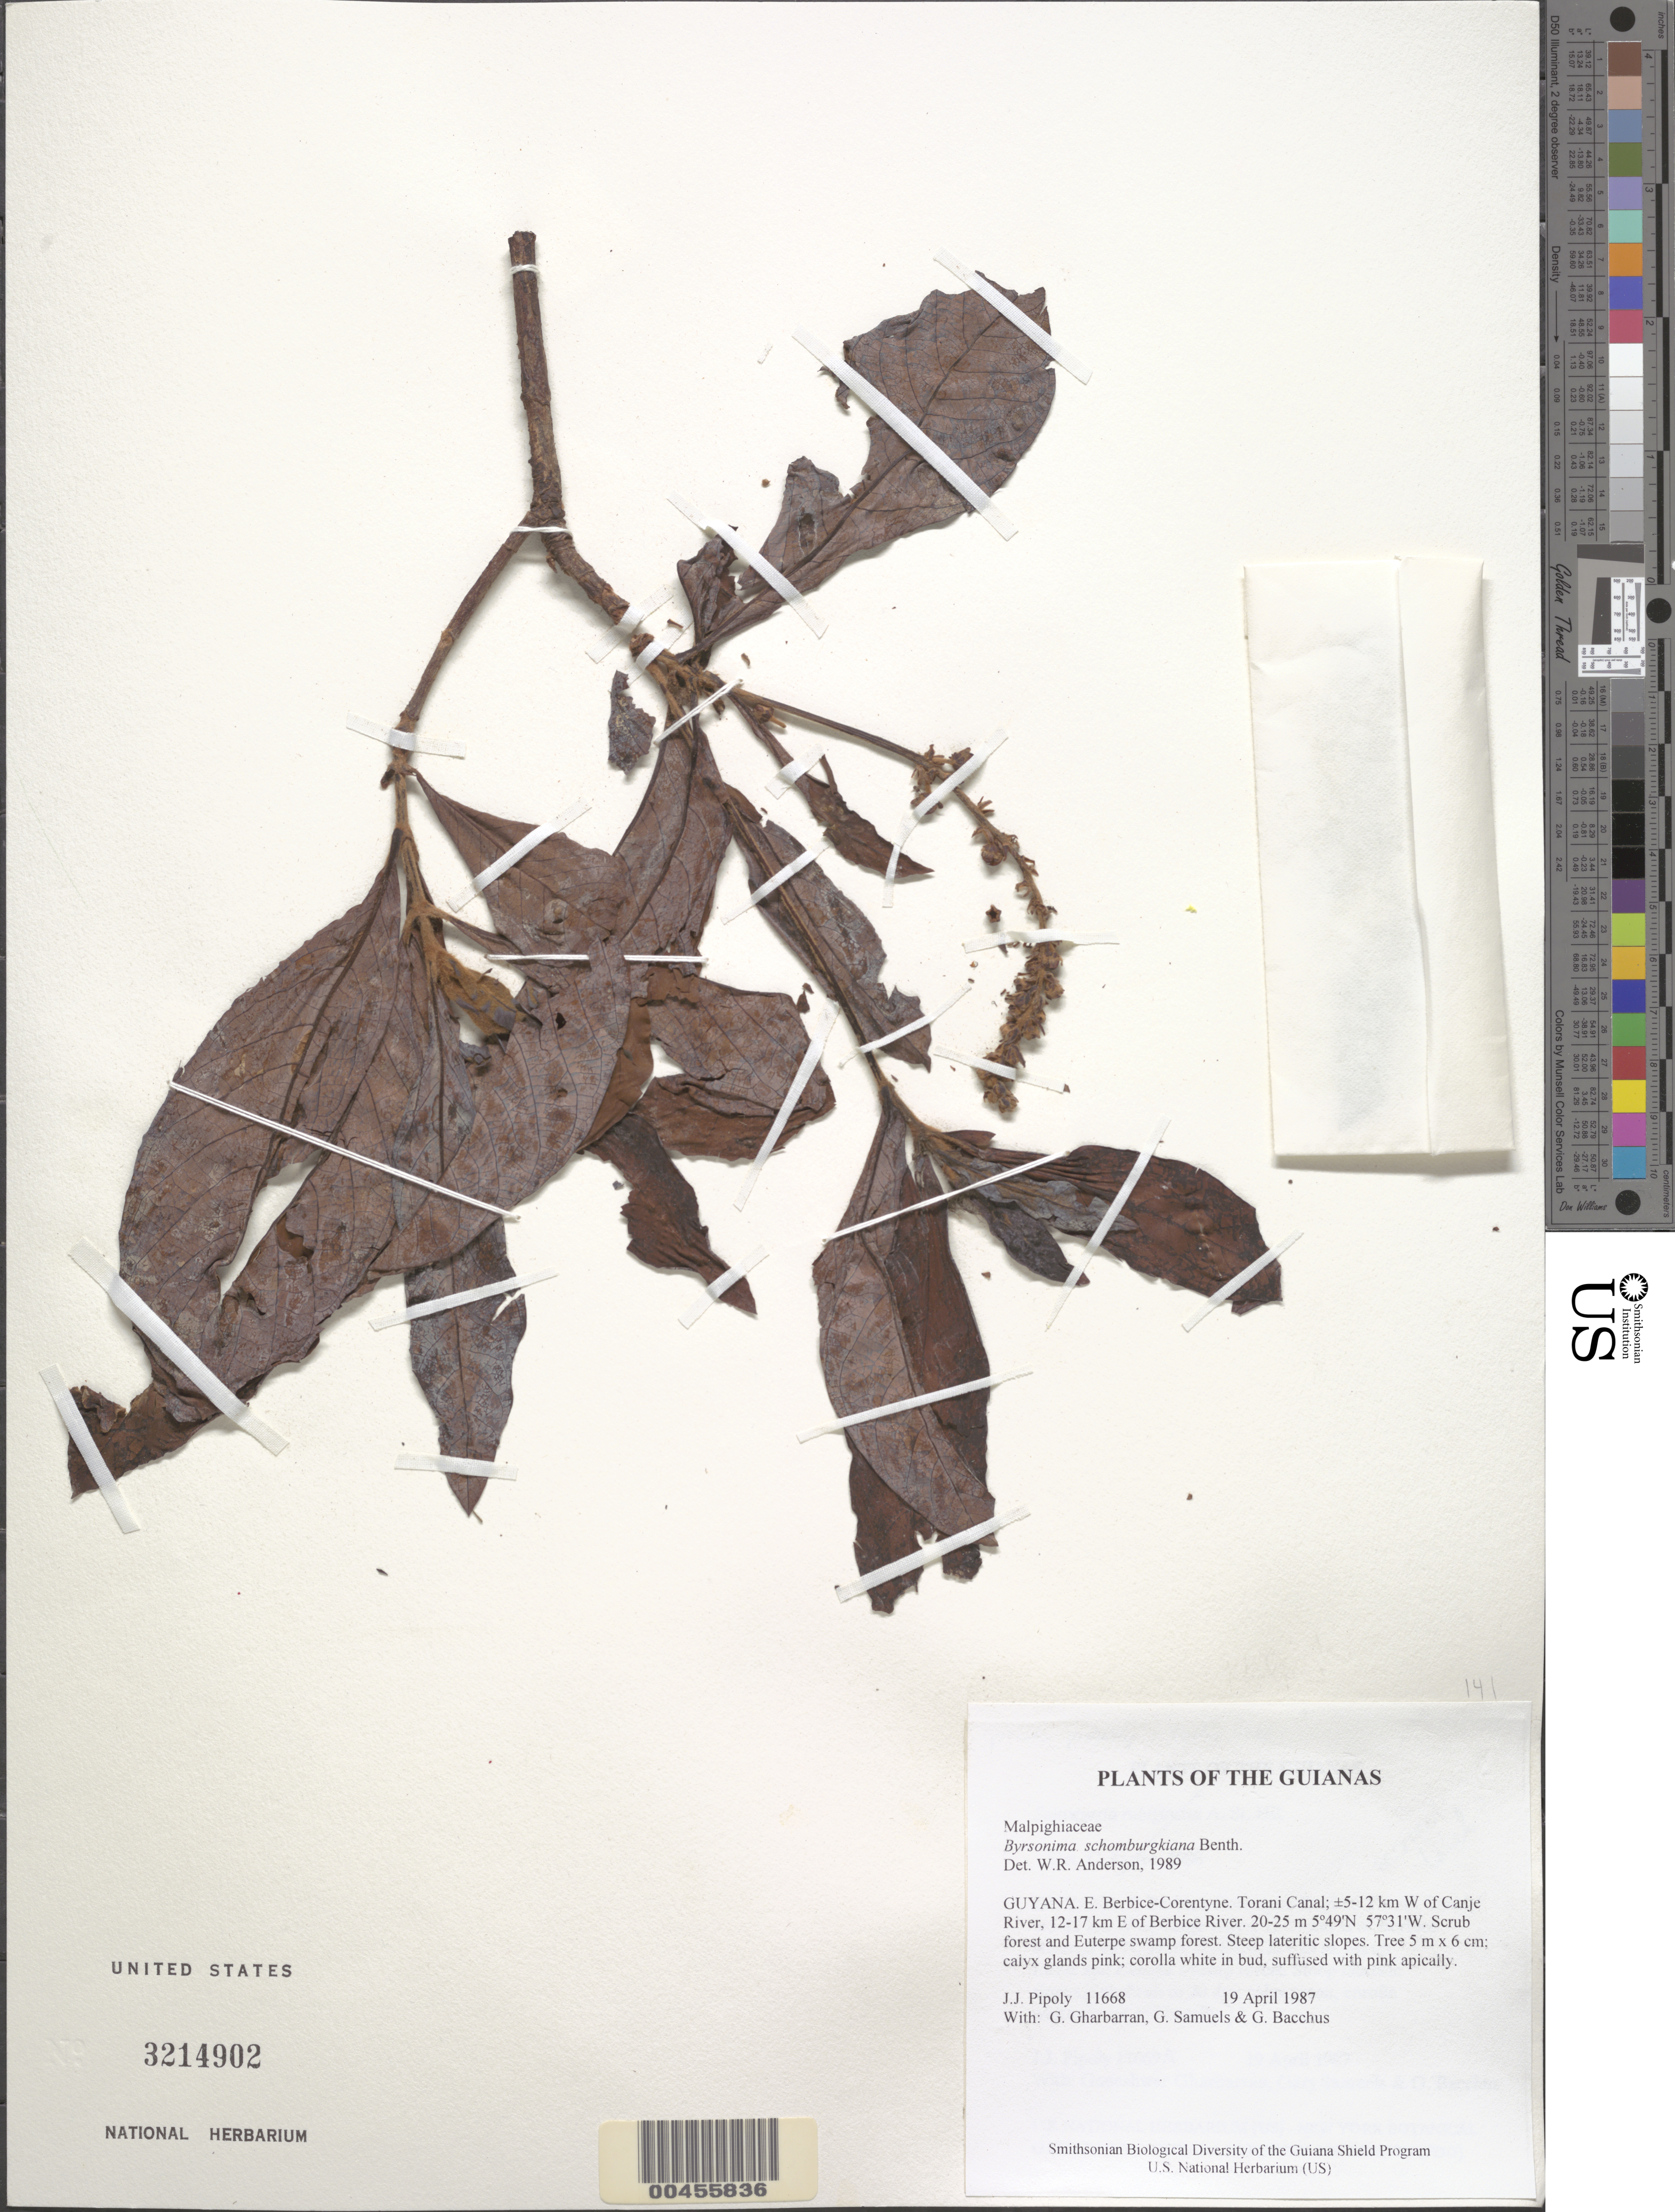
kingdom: Plantae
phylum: Tracheophyta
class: Magnoliopsida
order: Malpighiales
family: Malpighiaceae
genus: Byrsonima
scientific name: Byrsonima schomburgkiana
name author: Benth.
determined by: Anderson, W. R., (MICH), University of Michigan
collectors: J. J. Pipoly, G. Gharbarran, G. Samuels & G. Bacchus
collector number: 11668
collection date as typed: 19 April 1987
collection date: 1987-04-19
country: Guyana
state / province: E. Berbice-Corentyne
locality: Torani Canal; ±5-12 km W of Canje River, 12-17 km E of Berbice River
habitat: Scrub forest and Euterpe Swamp forestSteep lateritic slopes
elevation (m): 20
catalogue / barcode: US 3214902